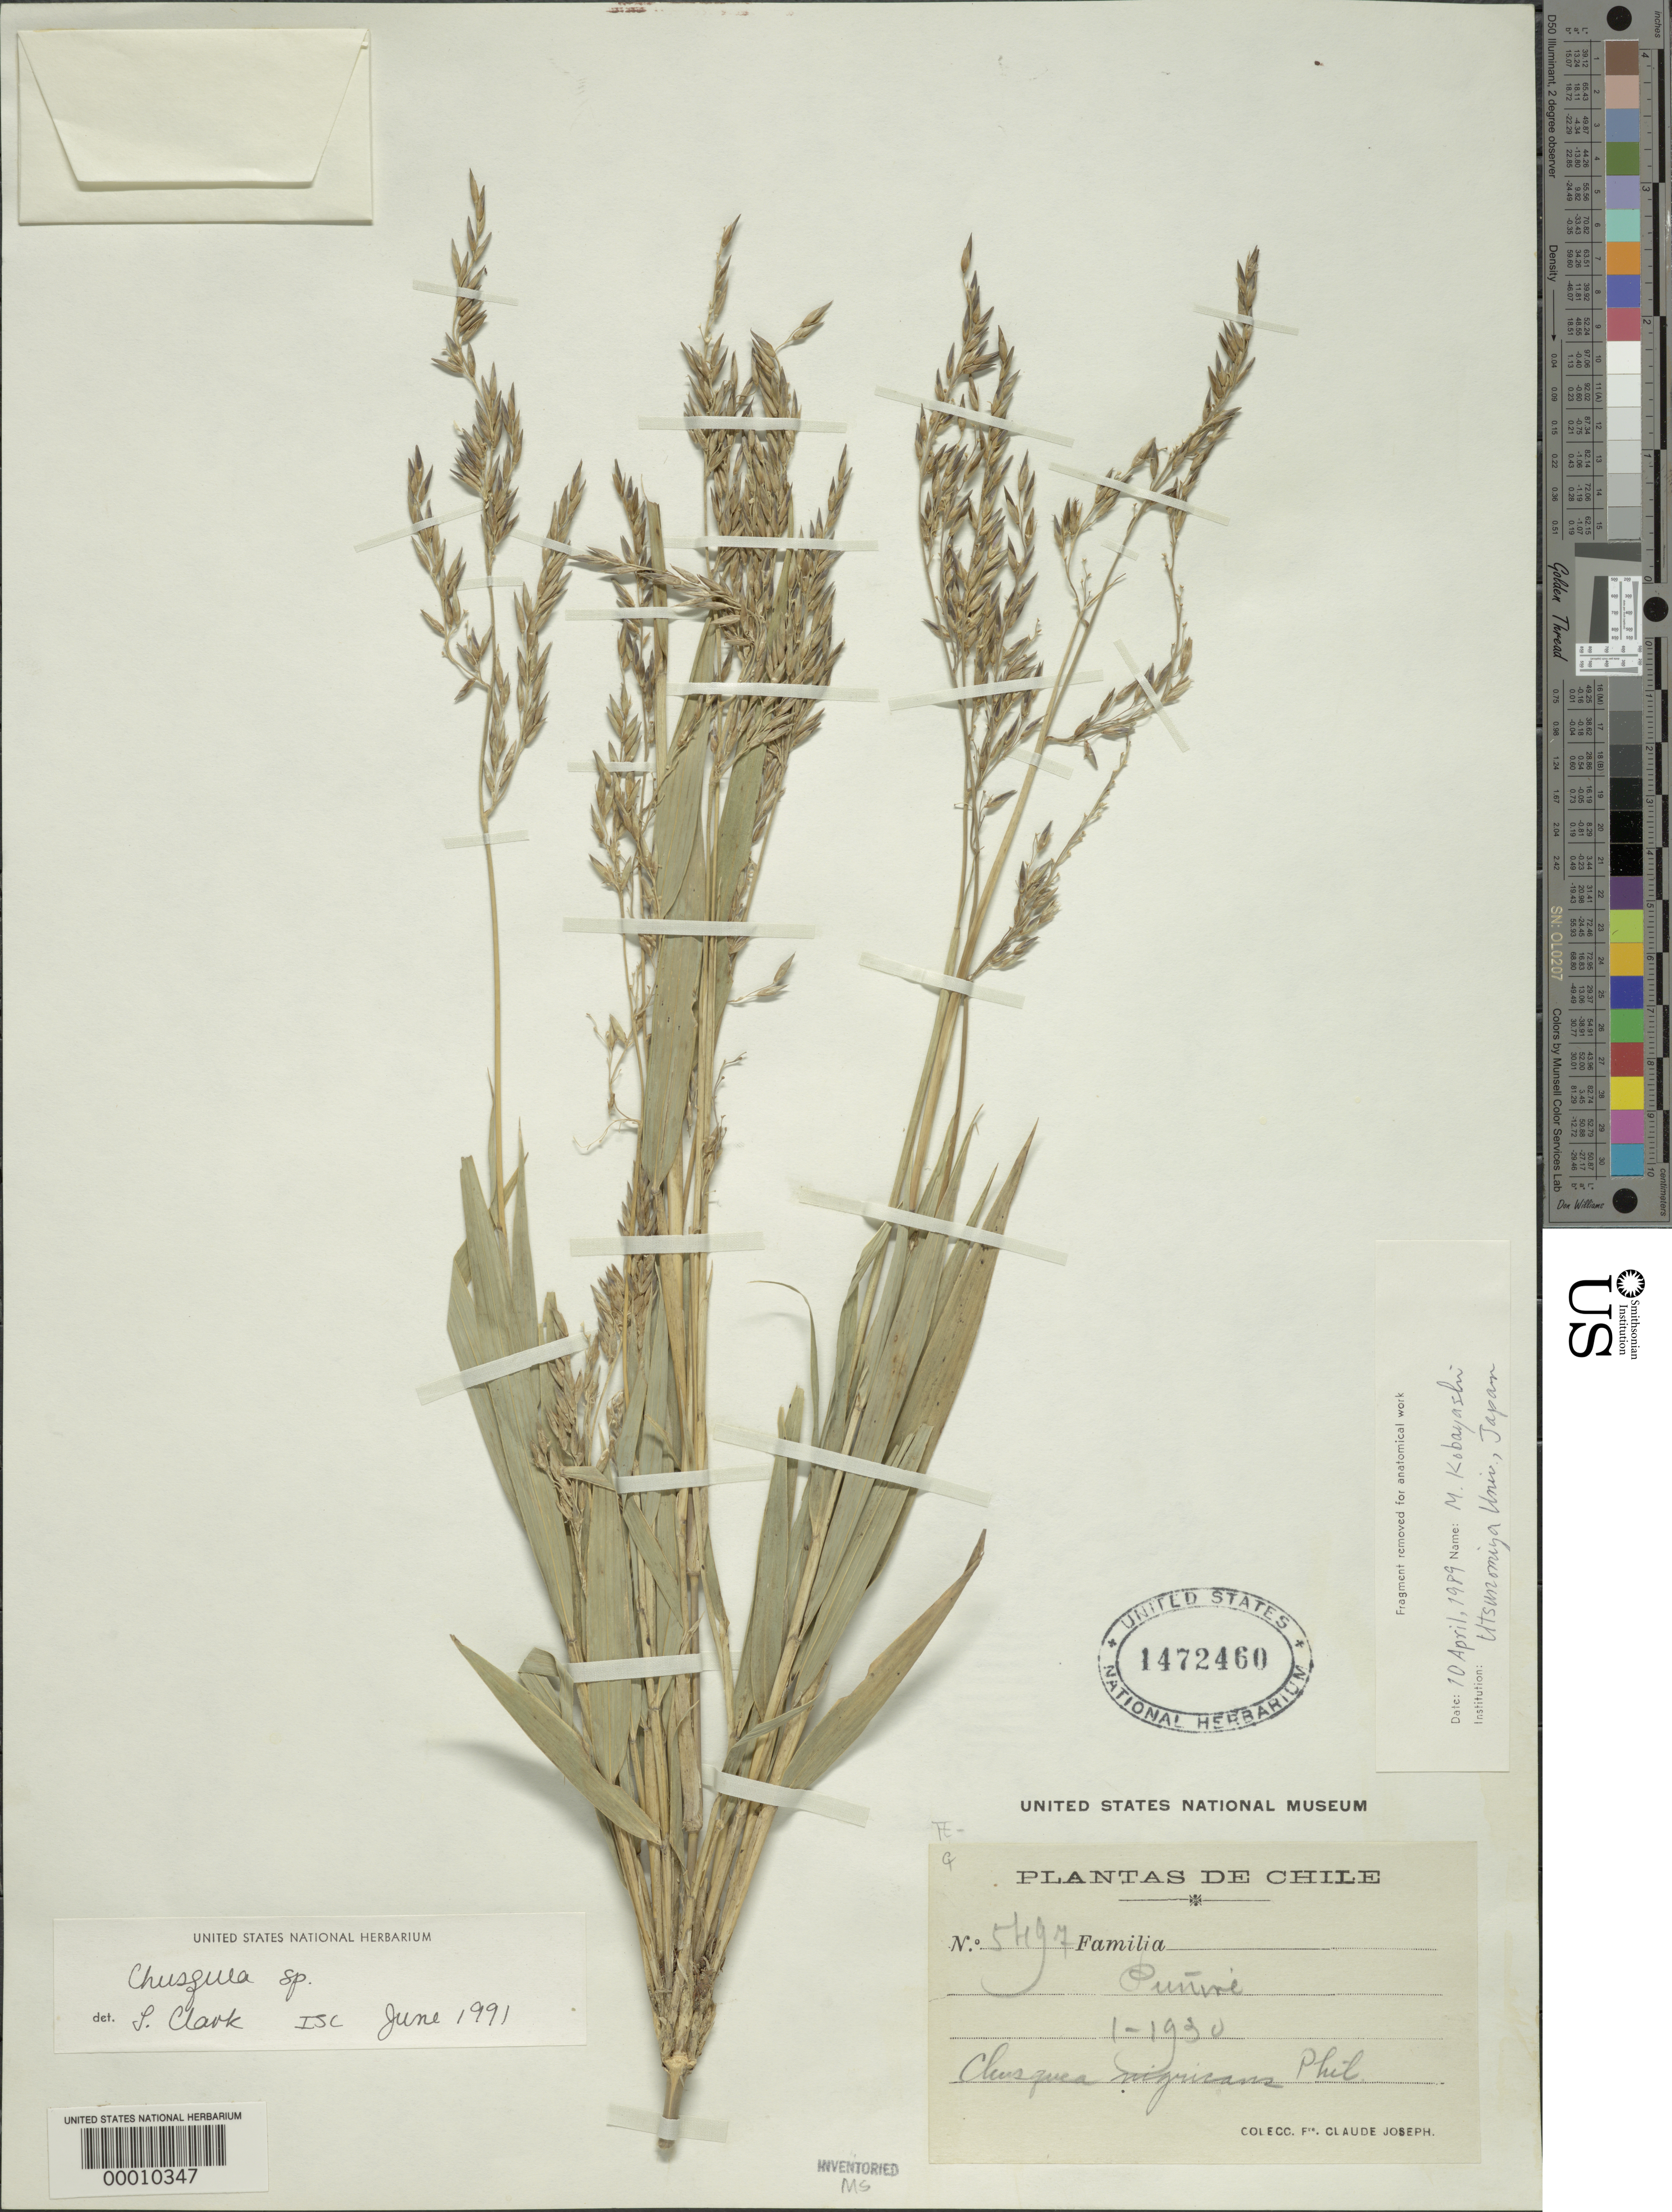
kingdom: Plantae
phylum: Tracheophyta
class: Liliopsida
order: Poales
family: Poaceae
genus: Chusquea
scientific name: Chusquea culeou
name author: É. Desv.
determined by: Guerreiro, C.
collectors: Bro. Claude-Joseph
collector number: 5497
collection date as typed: Jan 1930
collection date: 1930-01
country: Chile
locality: Punine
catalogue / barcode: US 1472460